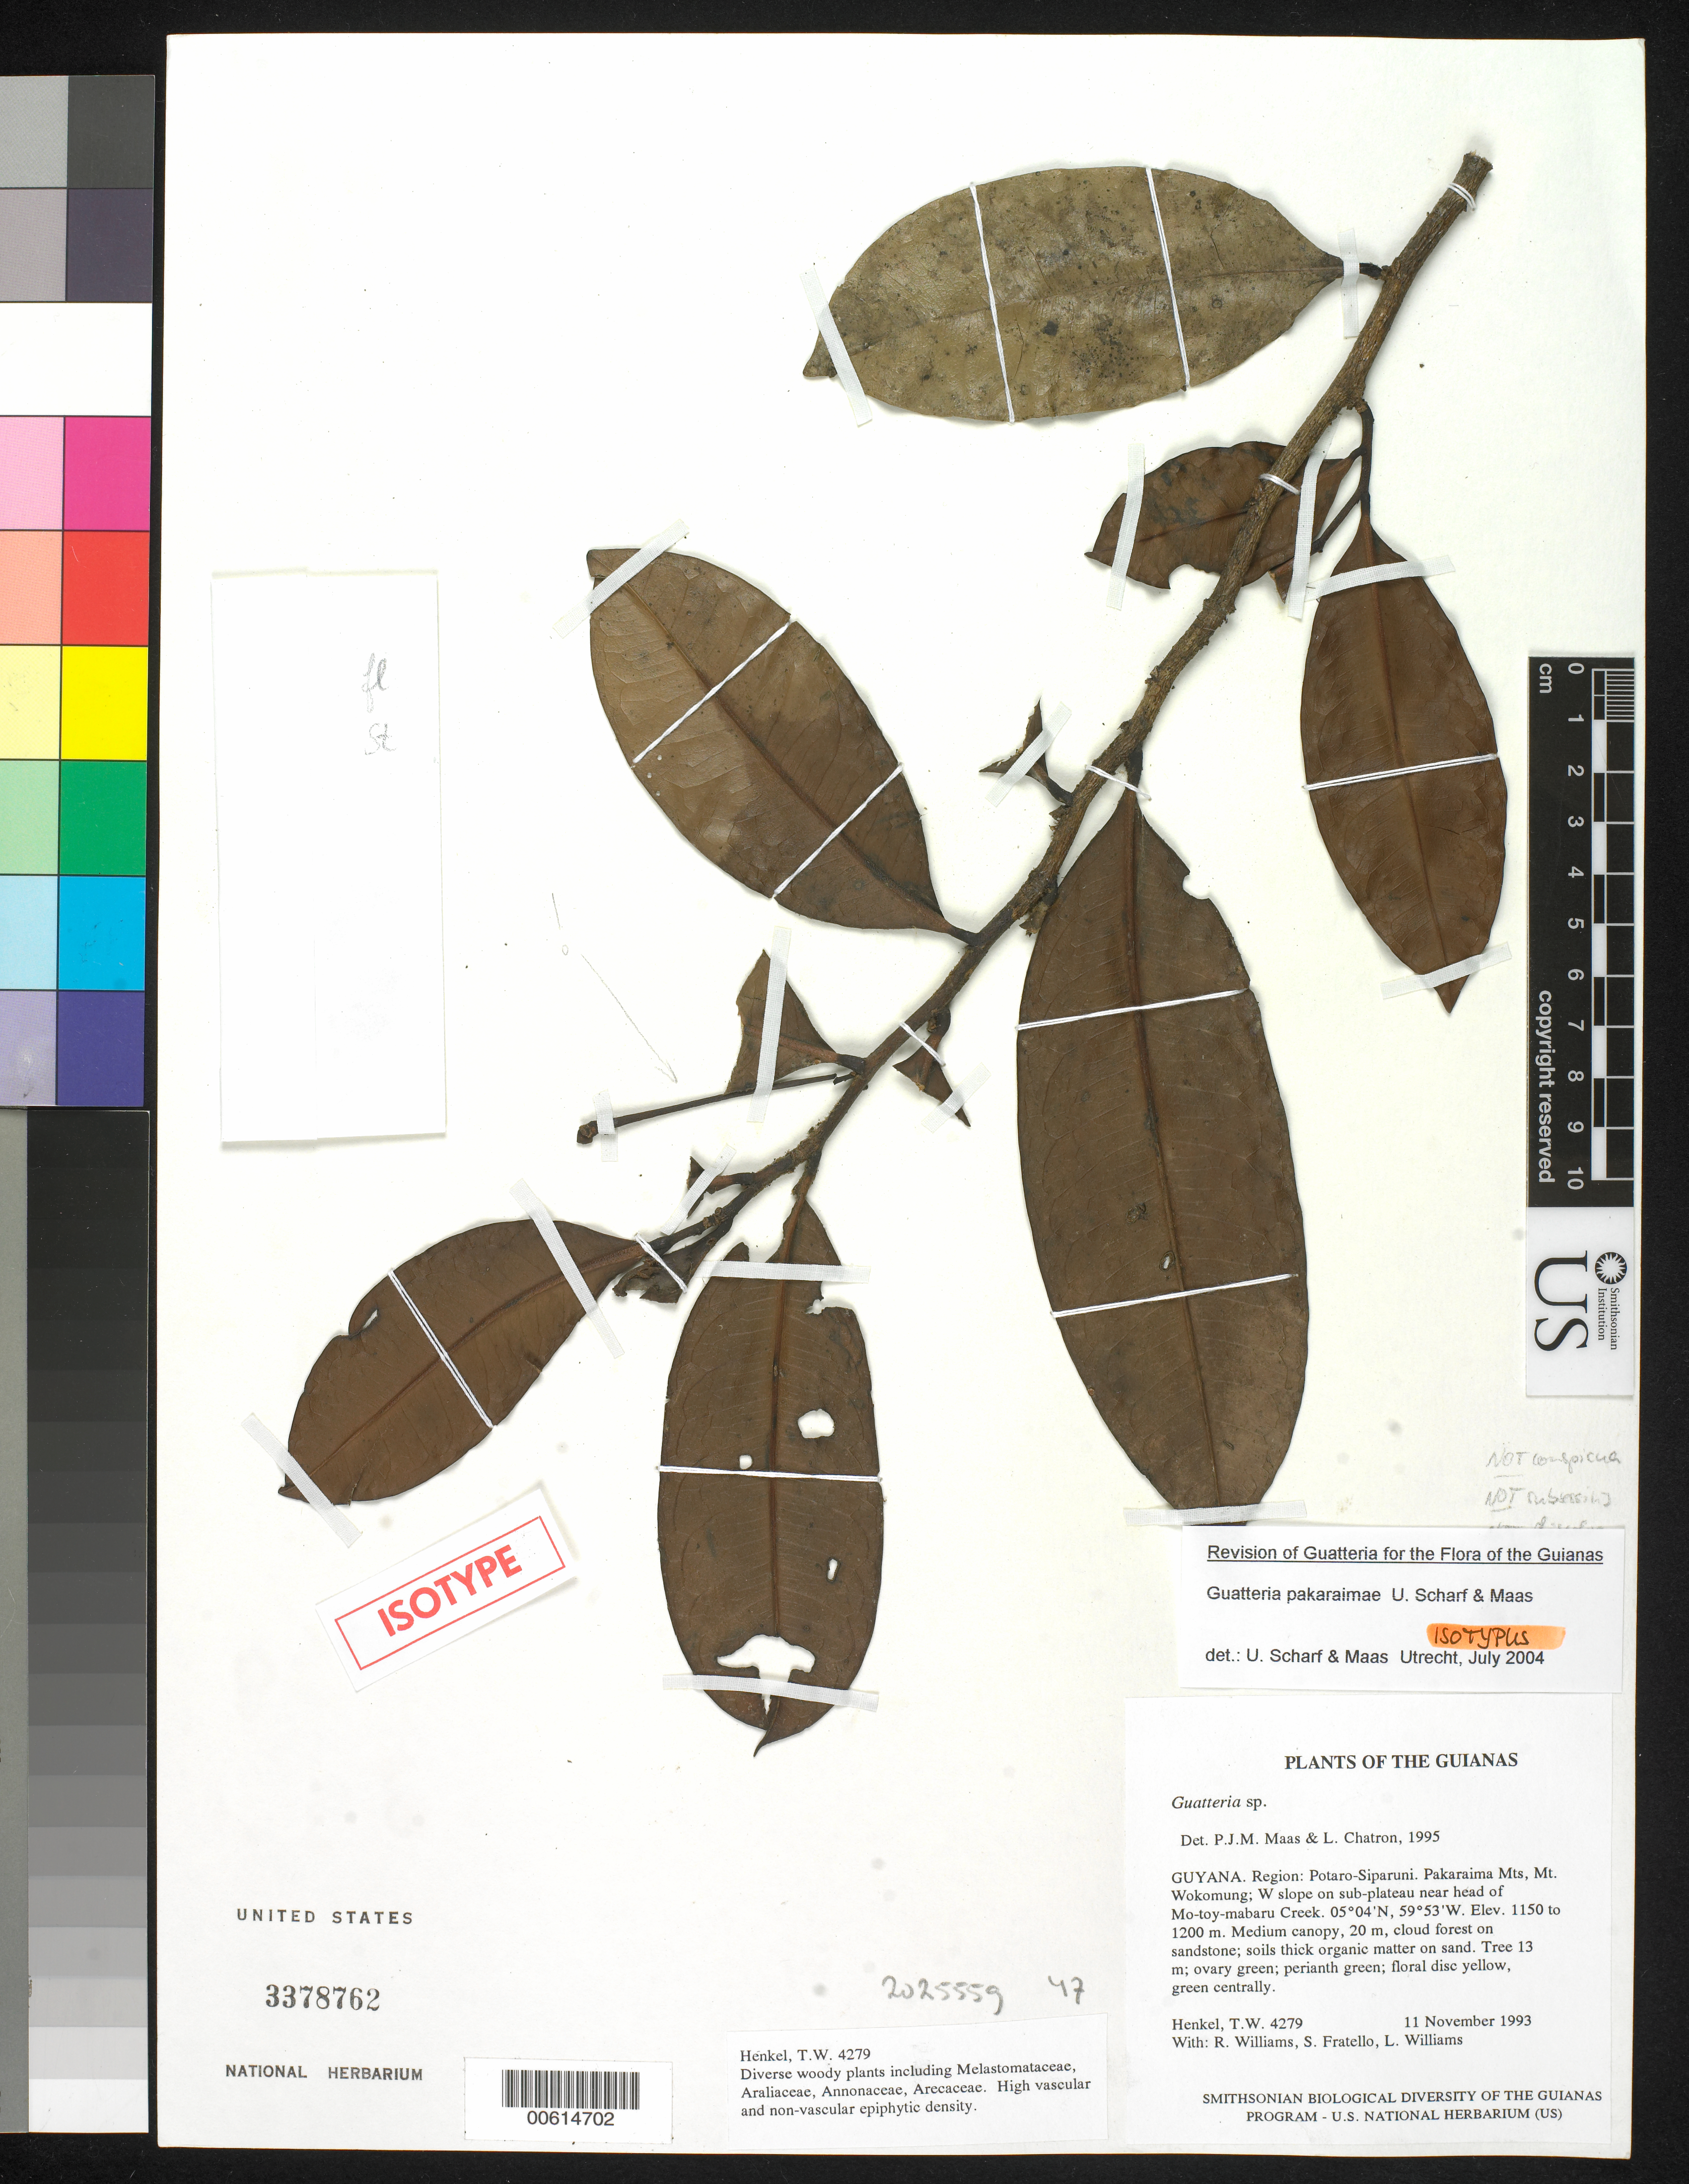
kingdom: Plantae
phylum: Tracheophyta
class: Magnoliopsida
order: Magnoliales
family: Annonaceae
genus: Guatteria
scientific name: Guatteria pakaraimae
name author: Scharf & Maas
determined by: Scharf, U.; Maas, P. J.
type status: Isotype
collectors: T. Henkel, R. Williams, S. Fratello & L. Williams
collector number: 4279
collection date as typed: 11 Nov 1993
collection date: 1993-11-11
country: Guyana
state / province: Potaro-Siparuni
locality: Region; Potaro-Siparuni. Pakaraima Mts., Mt. Wokomung; W slope on sub-plateau near head of mo-toy-mabaru Creek.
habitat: Medium canopy, 20 m, cloud forest on sandstone; soils thick organic matter on sand.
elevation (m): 1150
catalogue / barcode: US 3378762